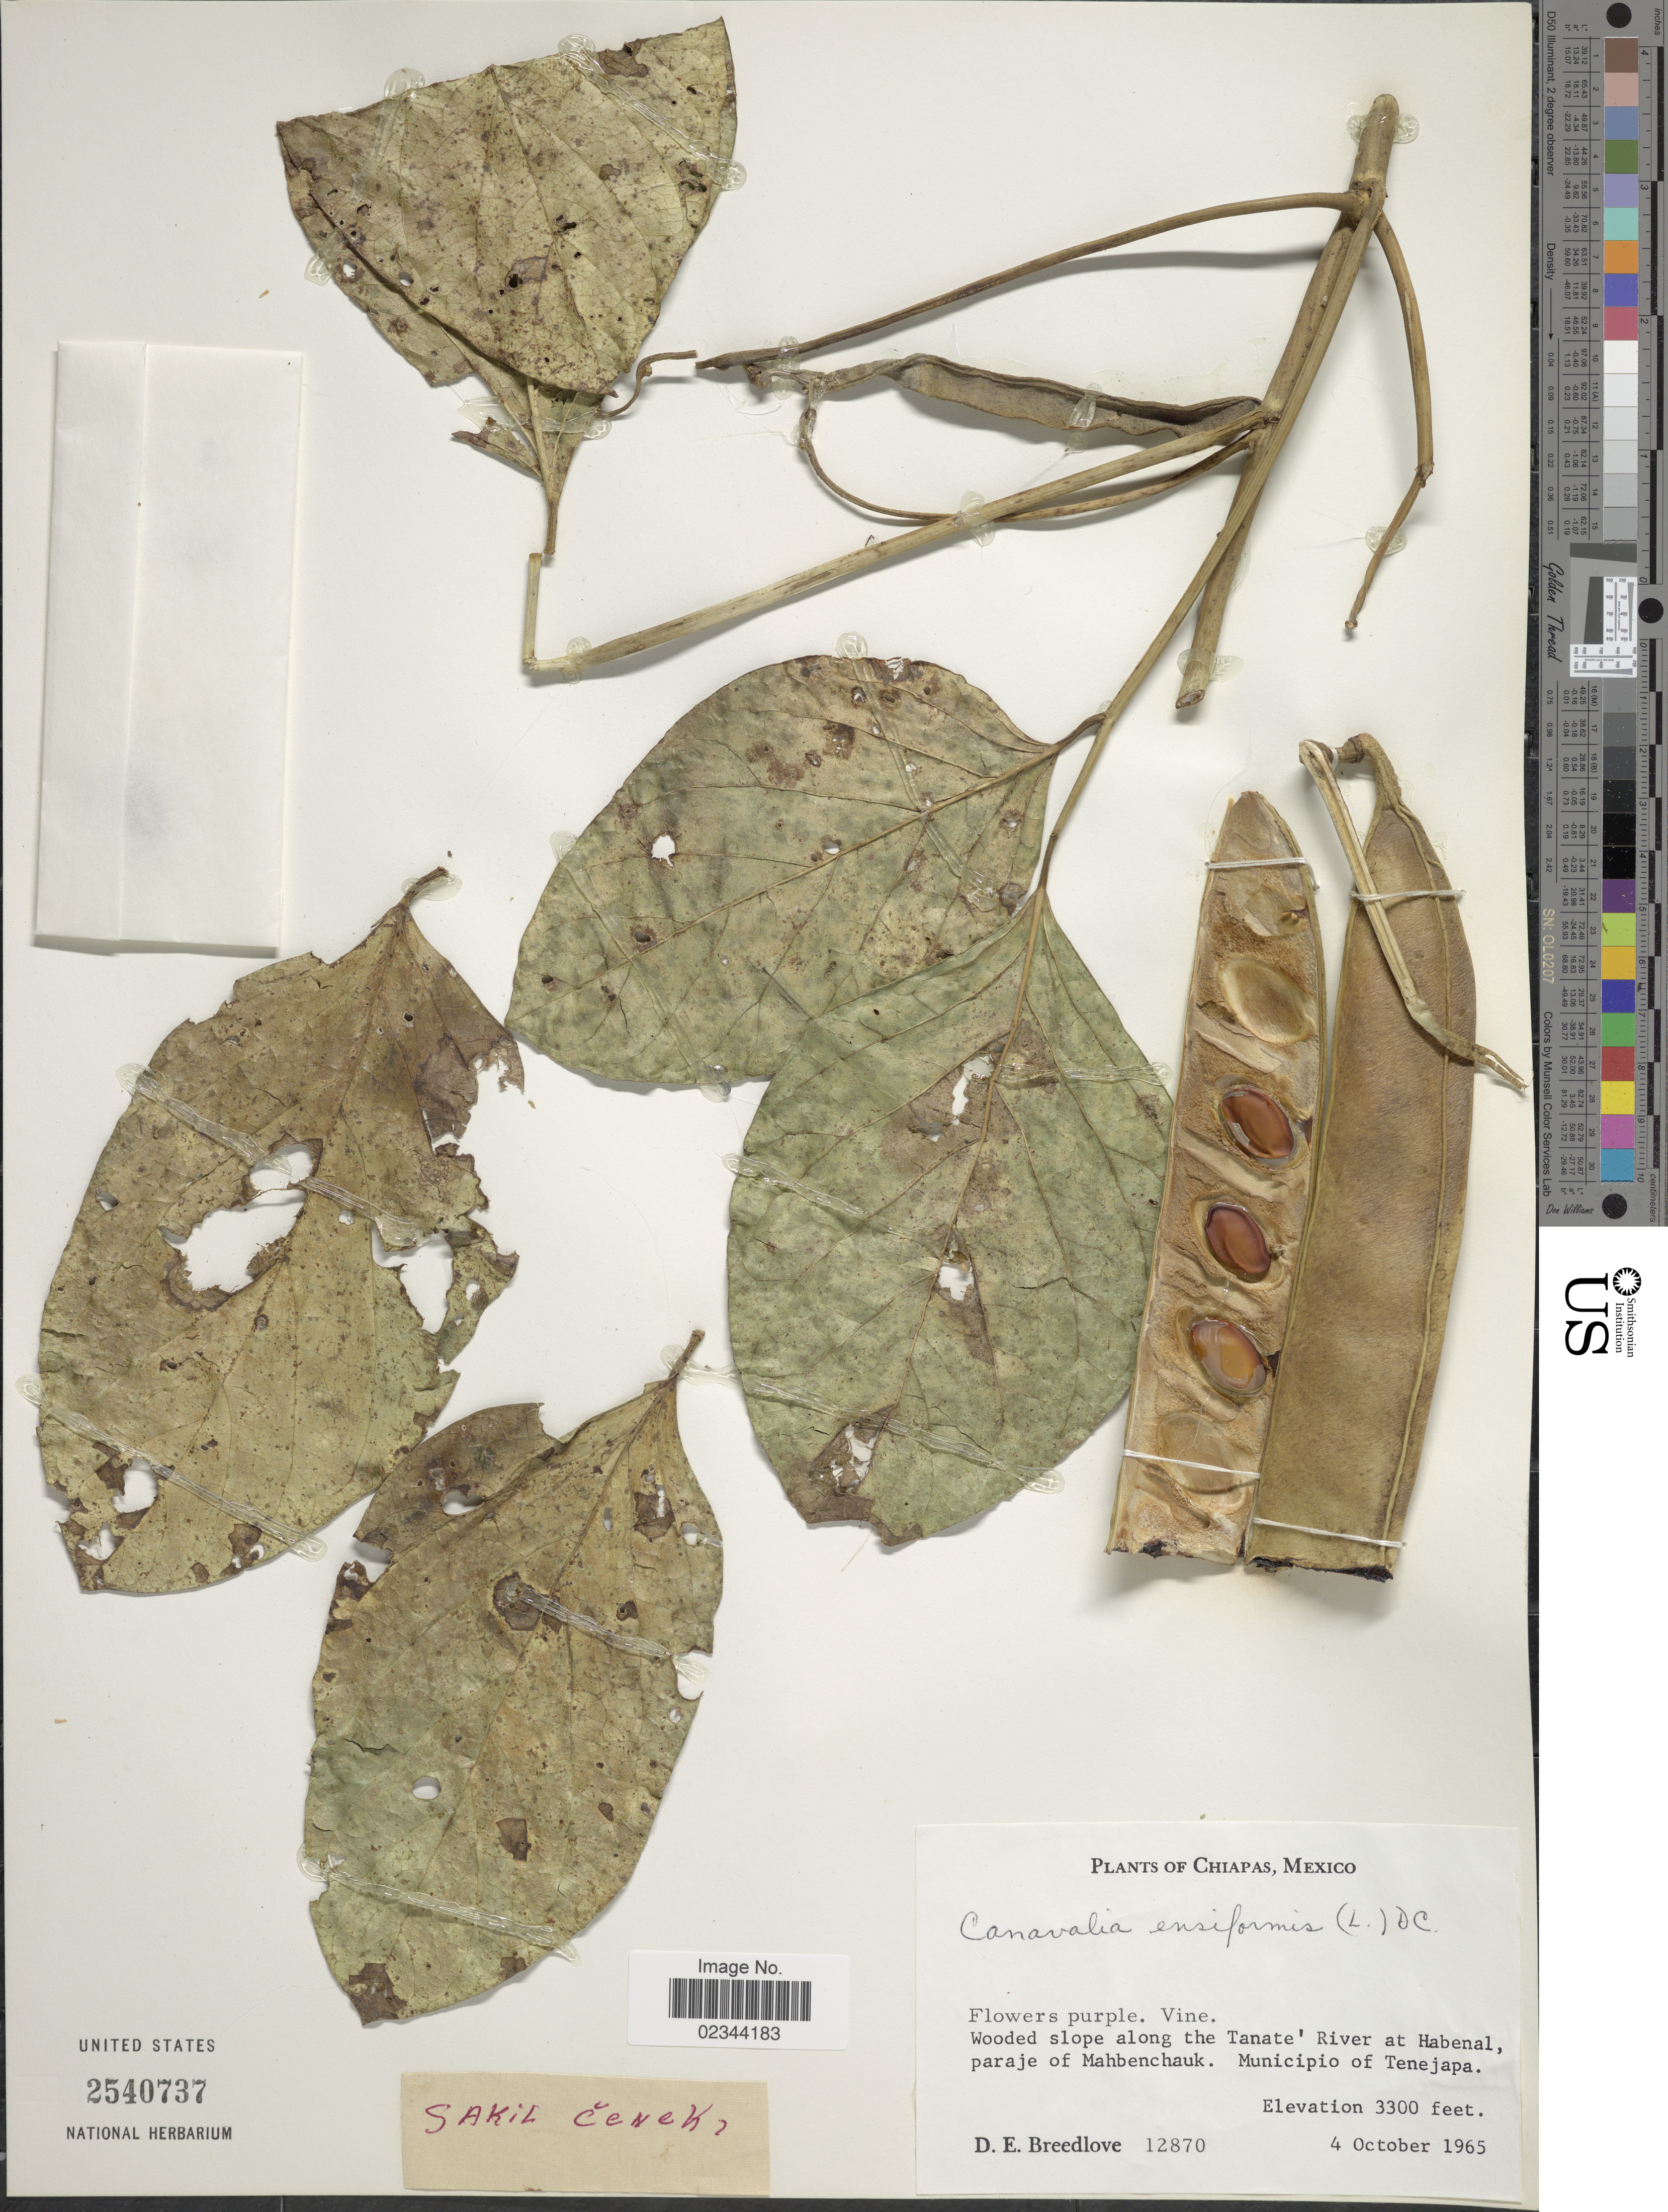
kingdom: Plantae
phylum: Tracheophyta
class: Magnoliopsida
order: Fabales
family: Fabaceae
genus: Canavalia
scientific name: Canavalia ensiformis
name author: (L.) DC.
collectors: D. E. Breedlove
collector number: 12870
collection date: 1965-10-04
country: Mexico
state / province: Chiapas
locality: Wooded slope along the Tanate ' River at Habenal, paraje of Mahbenchauk. Municipio of Tenejapa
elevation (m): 1006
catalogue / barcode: US 2540737